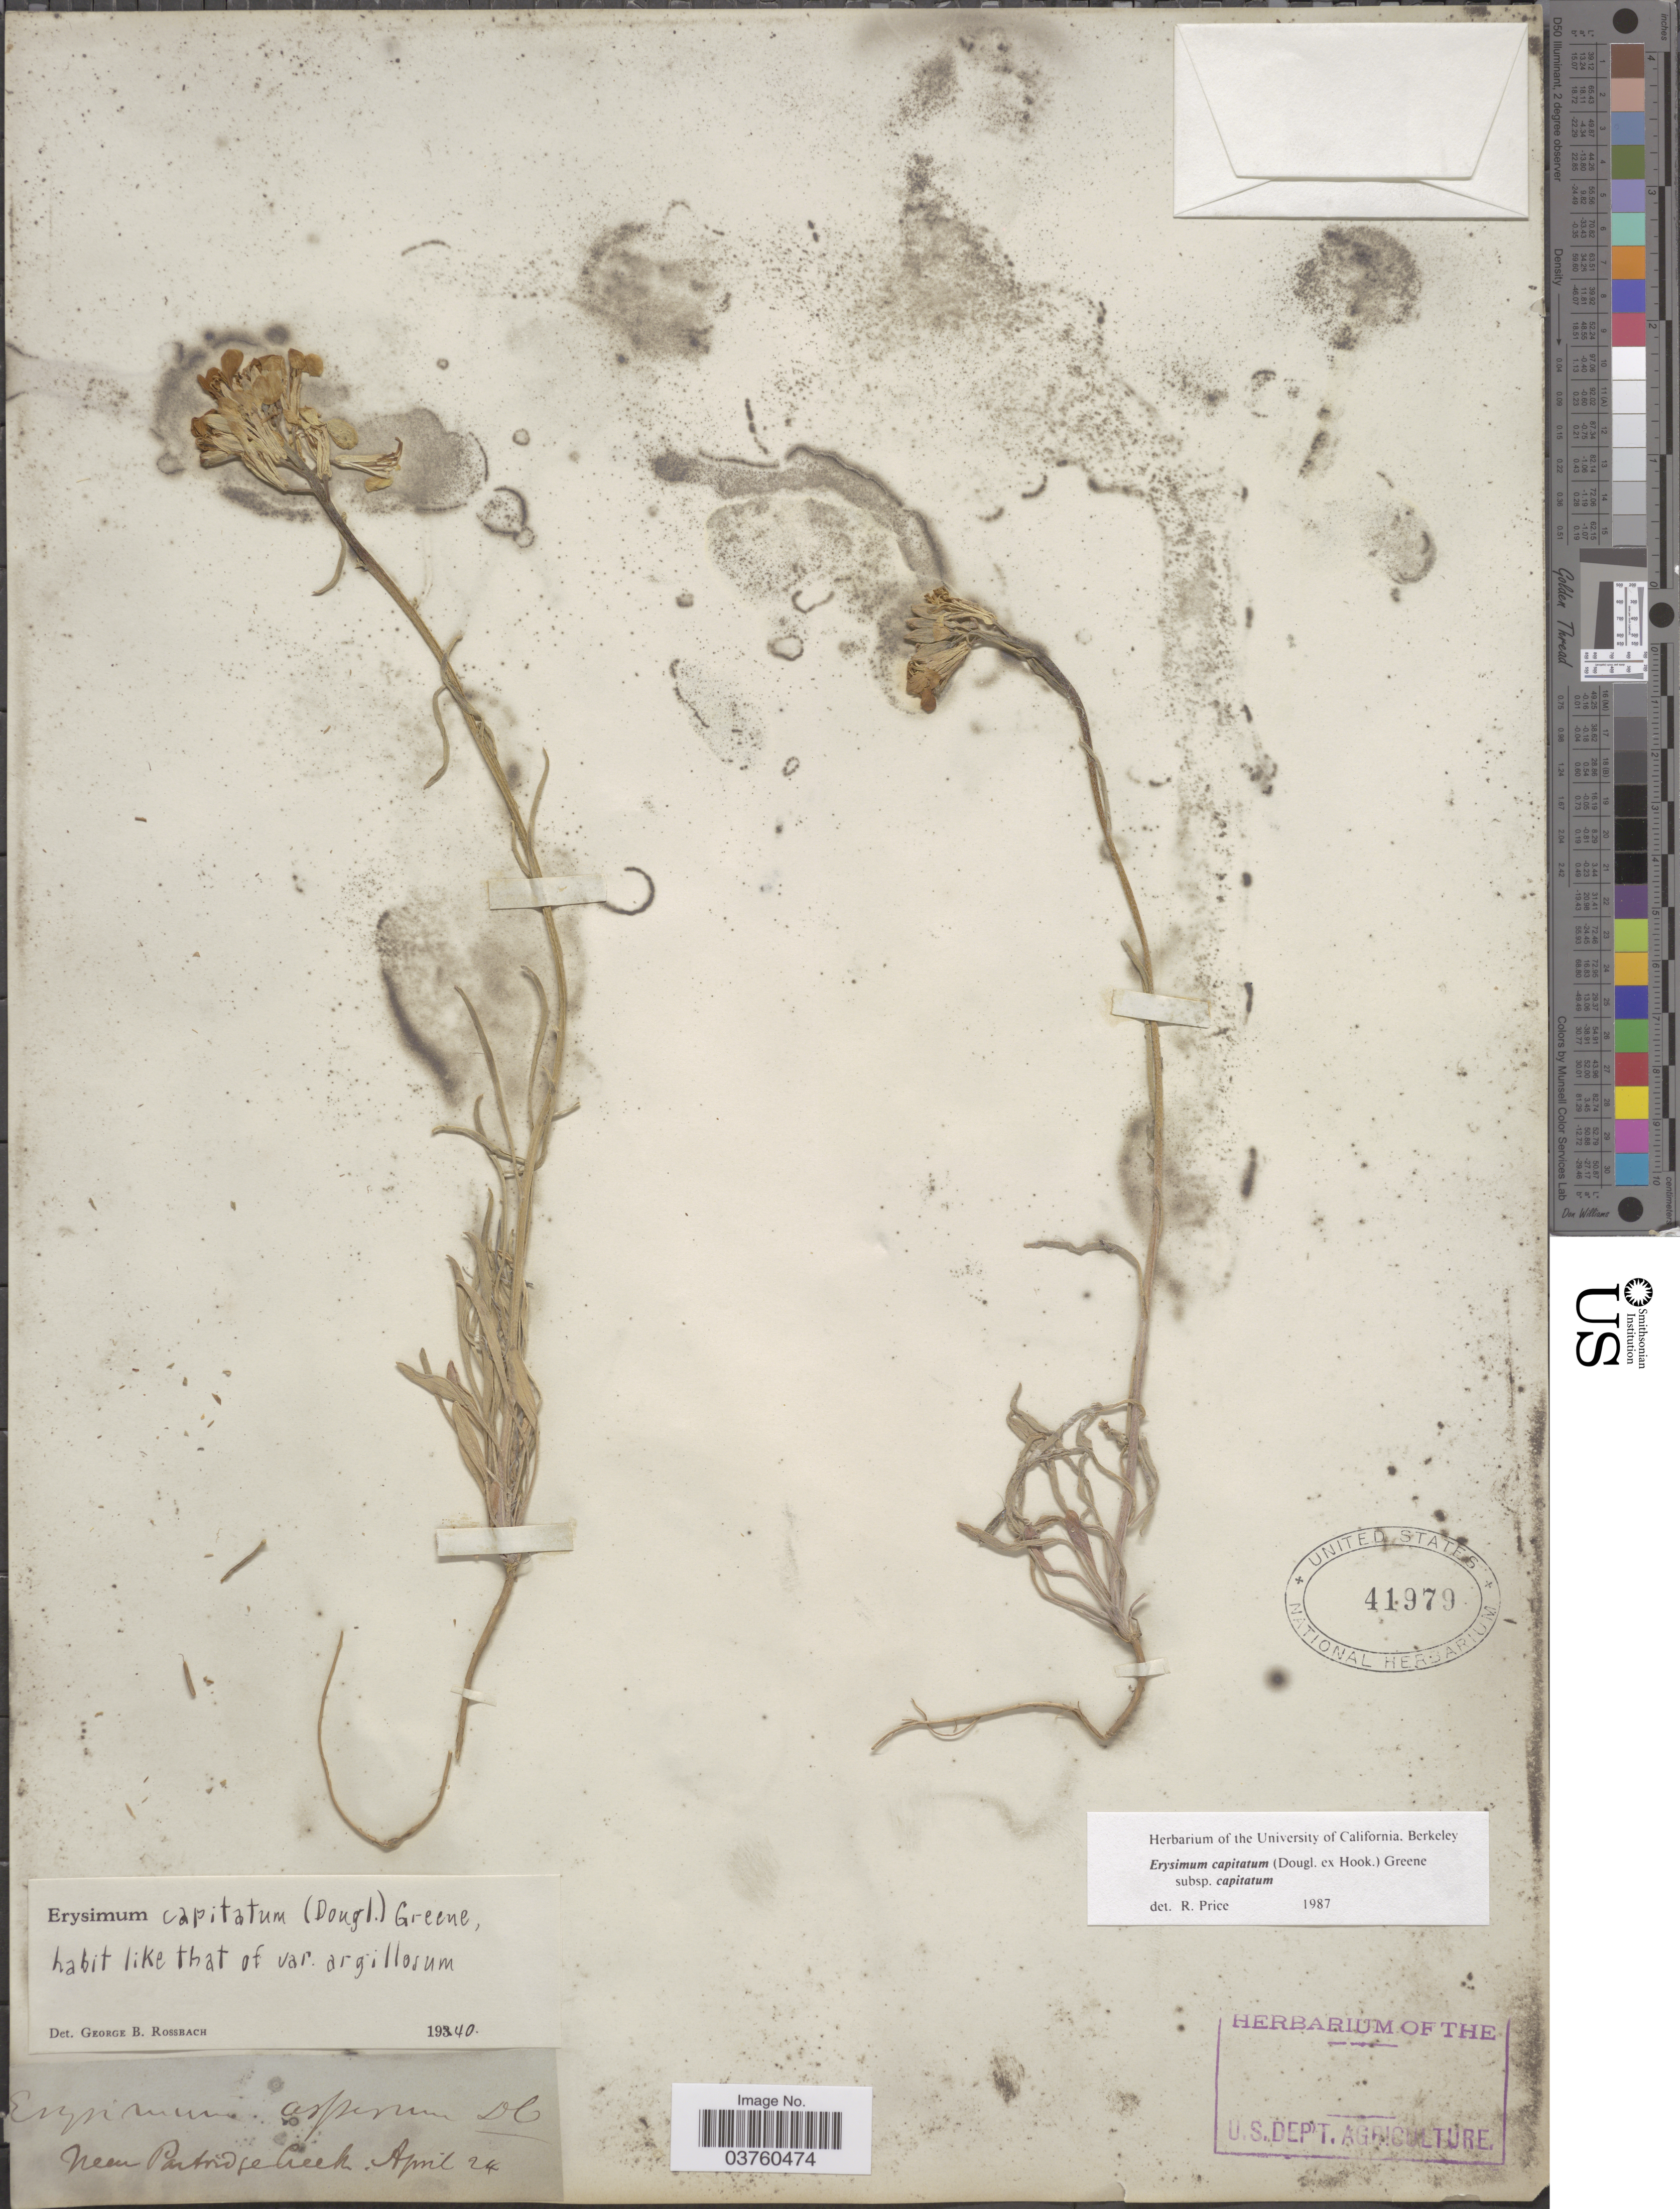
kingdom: Plantae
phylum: Tracheophyta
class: Magnoliopsida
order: Brassicales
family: Brassicaceae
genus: Erysimum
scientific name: Erysimum capitatum subsp. capitatum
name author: (Douglas ex Hook.) Greene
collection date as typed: Transcribed d/m/y: /4/24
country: United States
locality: Near Partridge Creek.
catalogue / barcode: US 41979